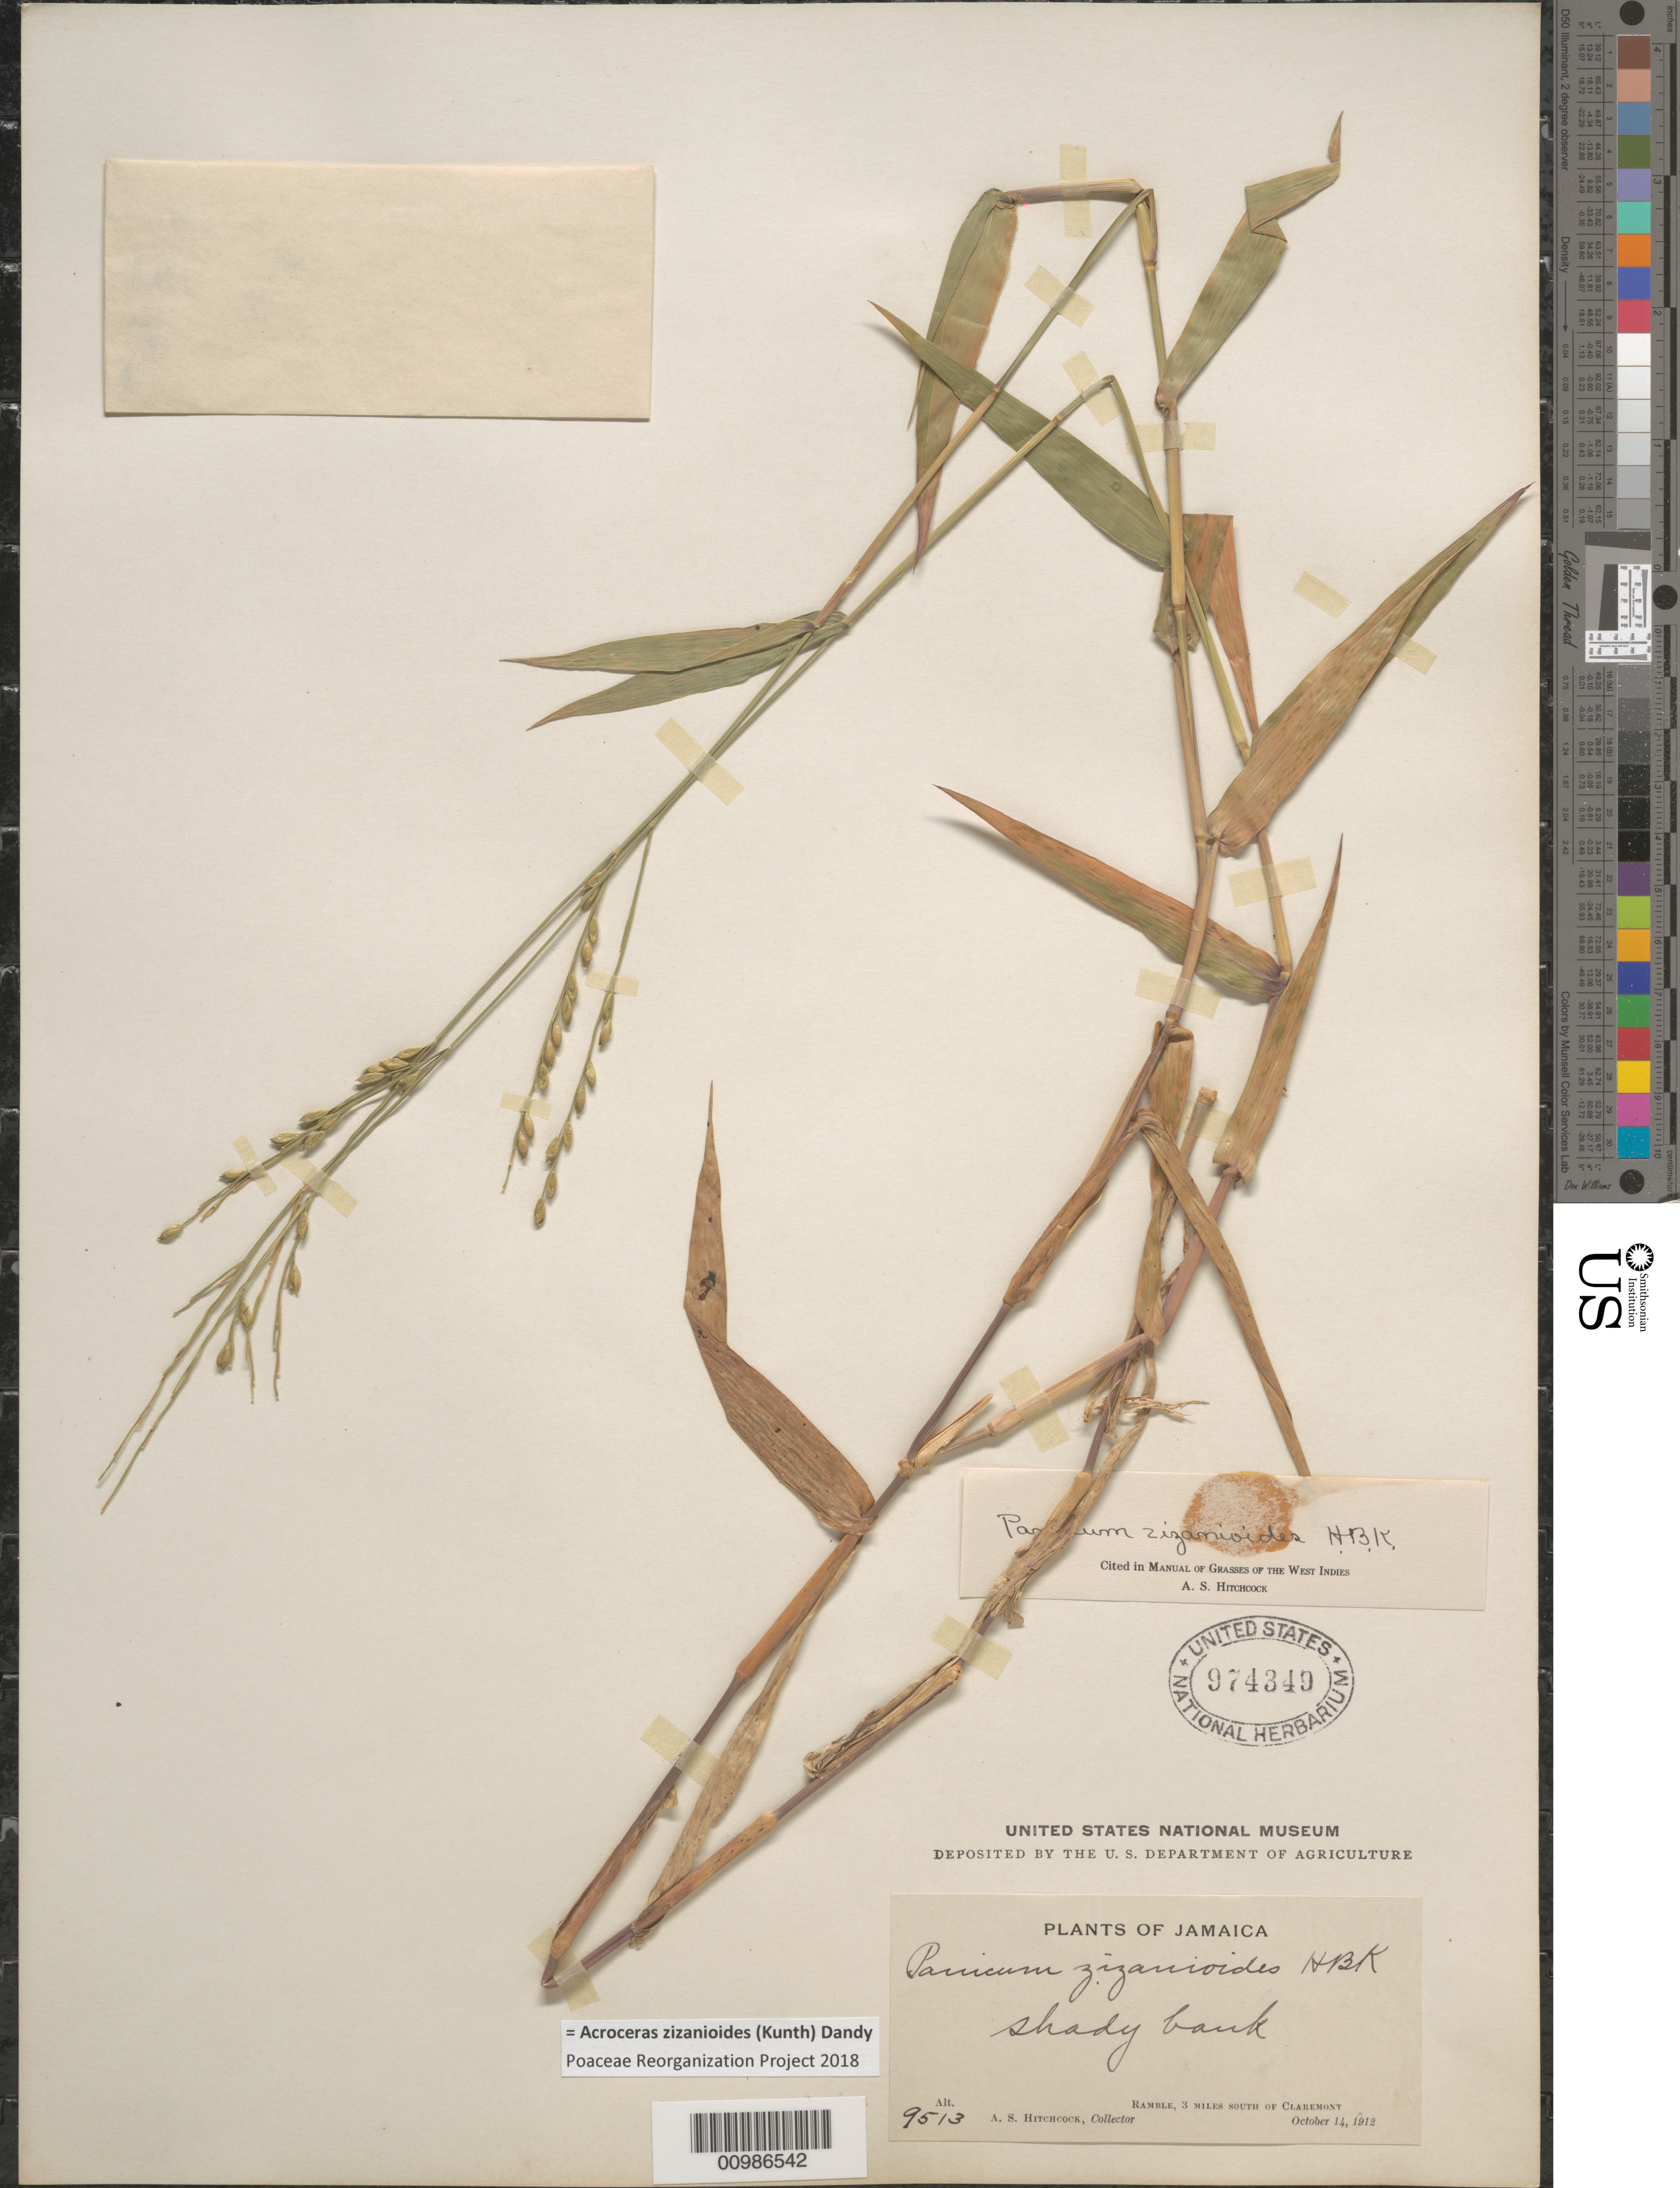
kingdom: Plantae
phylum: Tracheophyta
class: Liliopsida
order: Poales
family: Poaceae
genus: Acroceras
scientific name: Acroceras zizanioides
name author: (Kunth) Dandy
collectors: A. S. Hitchcock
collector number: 9513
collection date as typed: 14 Oct 1912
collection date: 1912-10-14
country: Jamaica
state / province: Saint Thomas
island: Jamaica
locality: Ramble, 3 miles south of Claremont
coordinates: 0 N, 0 E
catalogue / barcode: US 974349